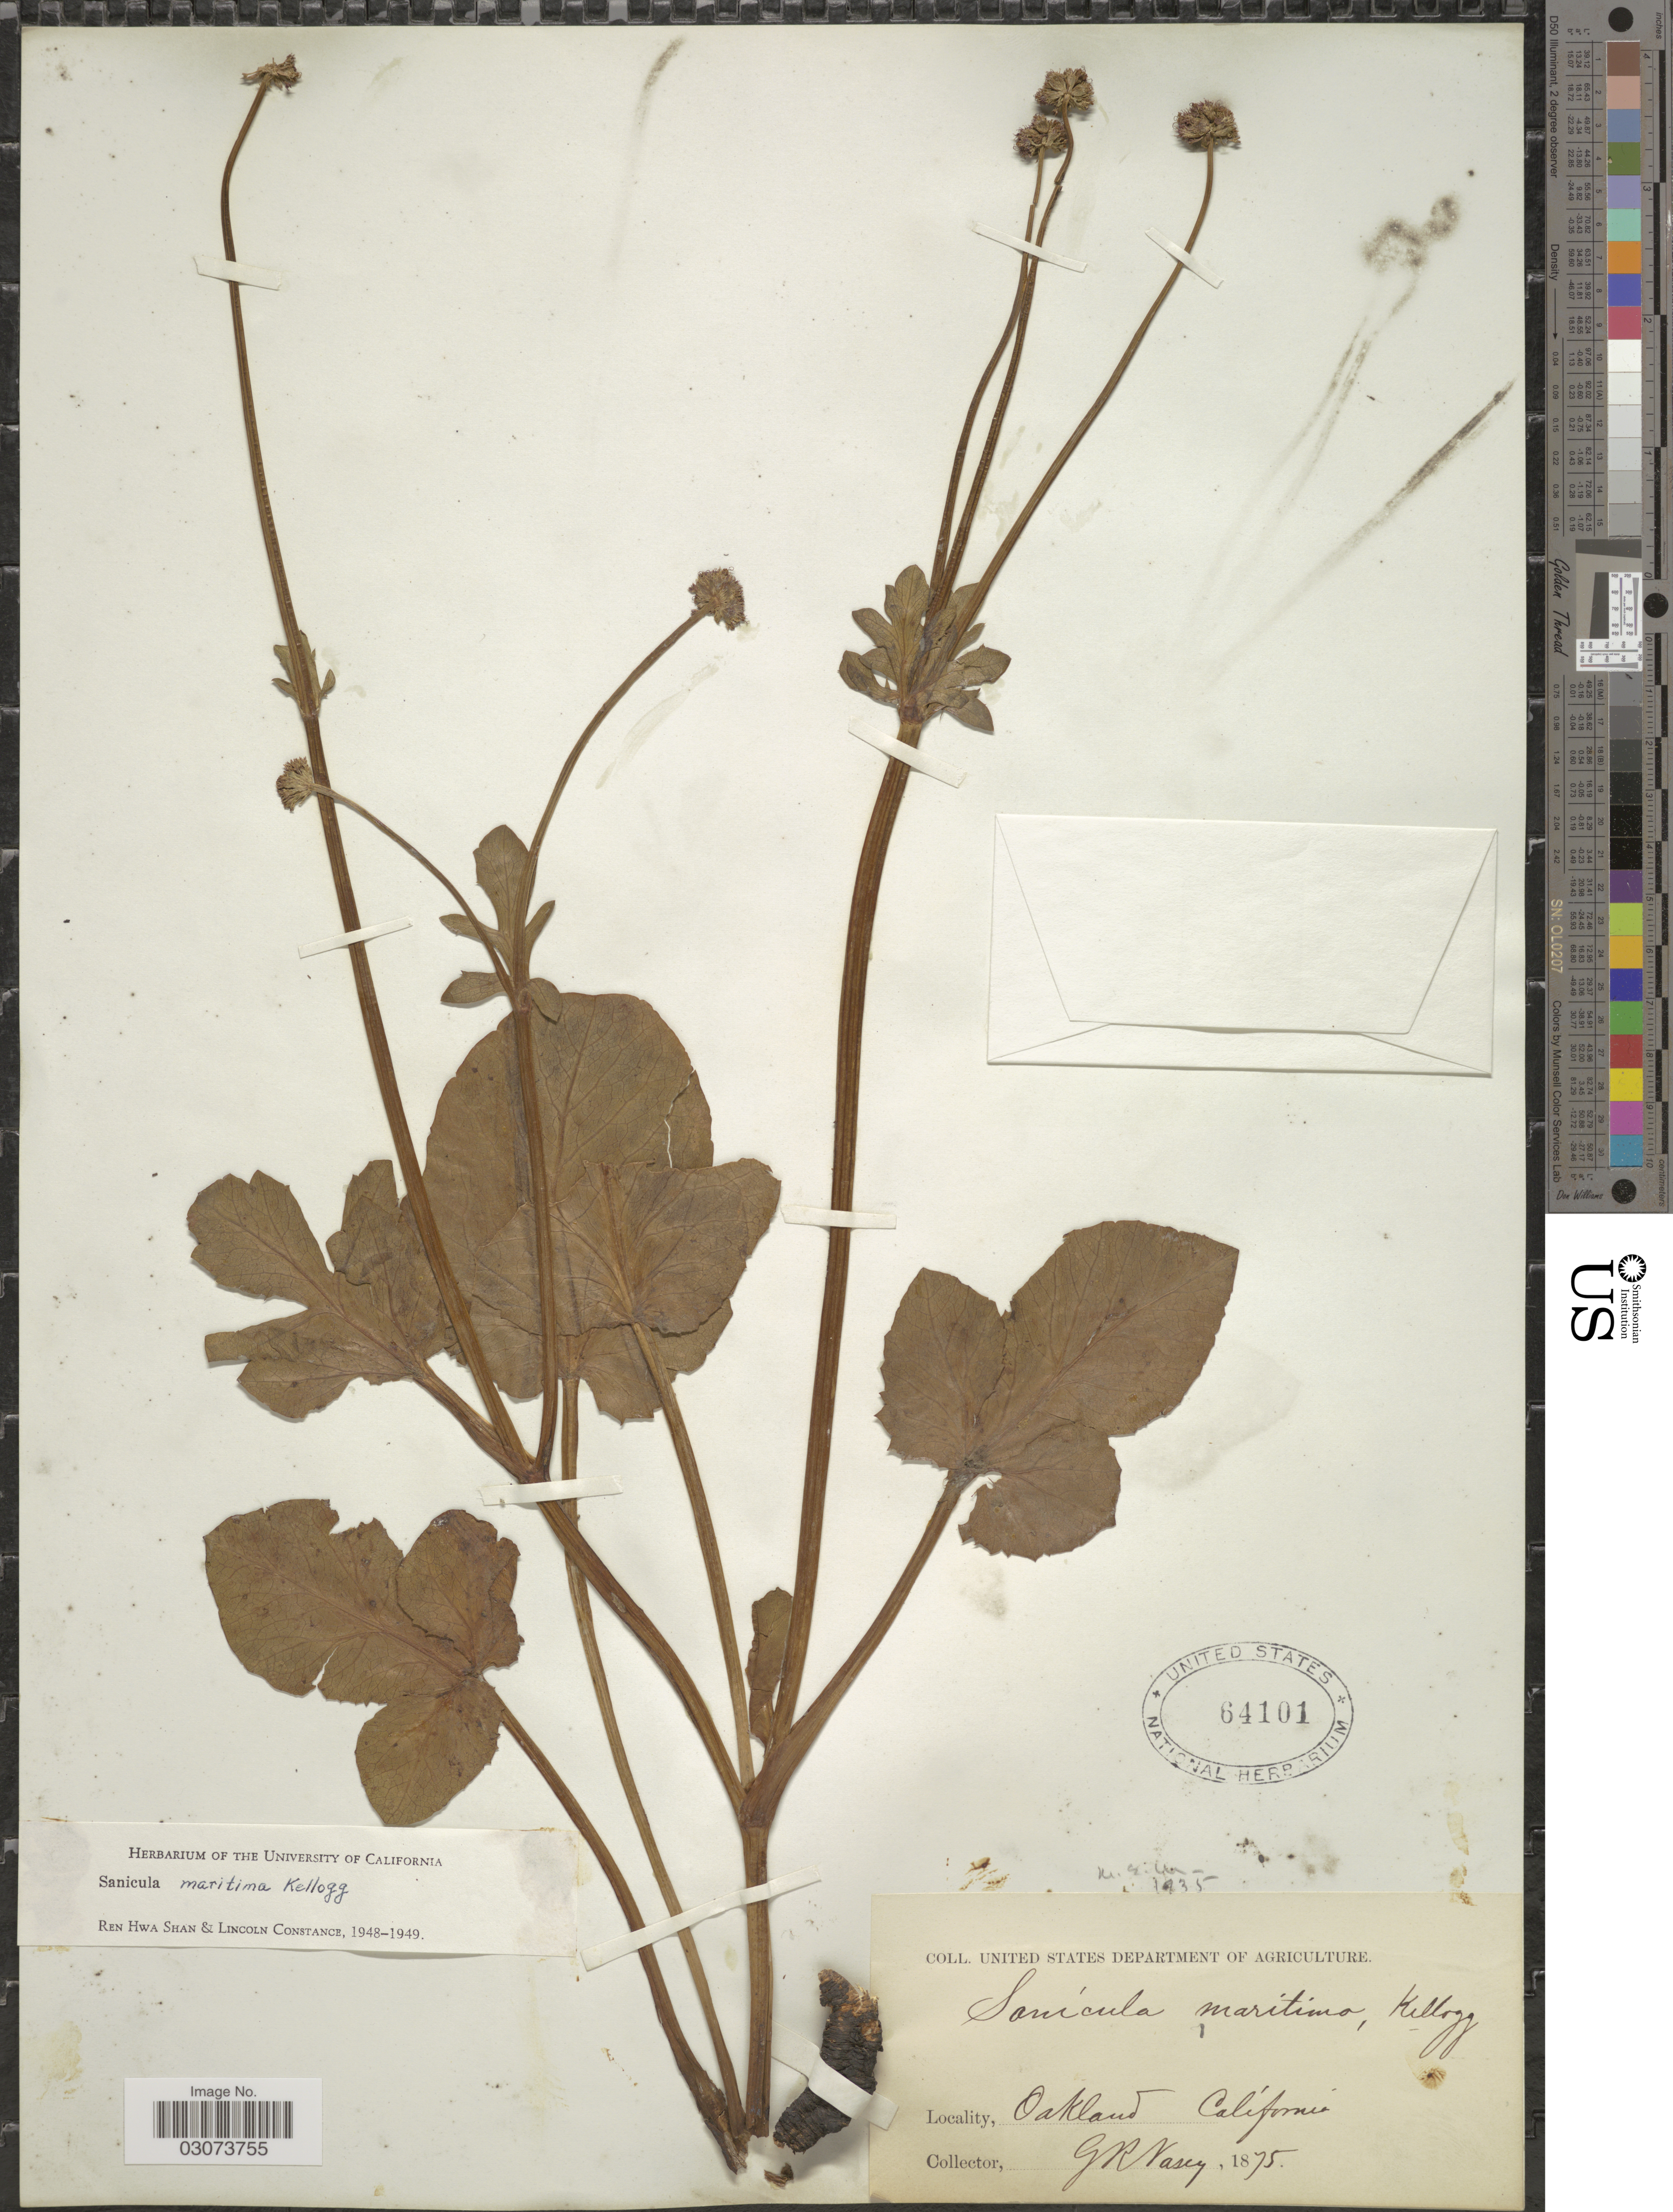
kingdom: Plantae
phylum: Tracheophyta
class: Magnoliopsida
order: Apiales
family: Apiaceae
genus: Sanicula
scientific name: Sanicula maritima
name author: Kellogg ex S. Watson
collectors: G. R. Vasey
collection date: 1875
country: United States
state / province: California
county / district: Alameda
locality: Oakland.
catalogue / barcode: US 64101